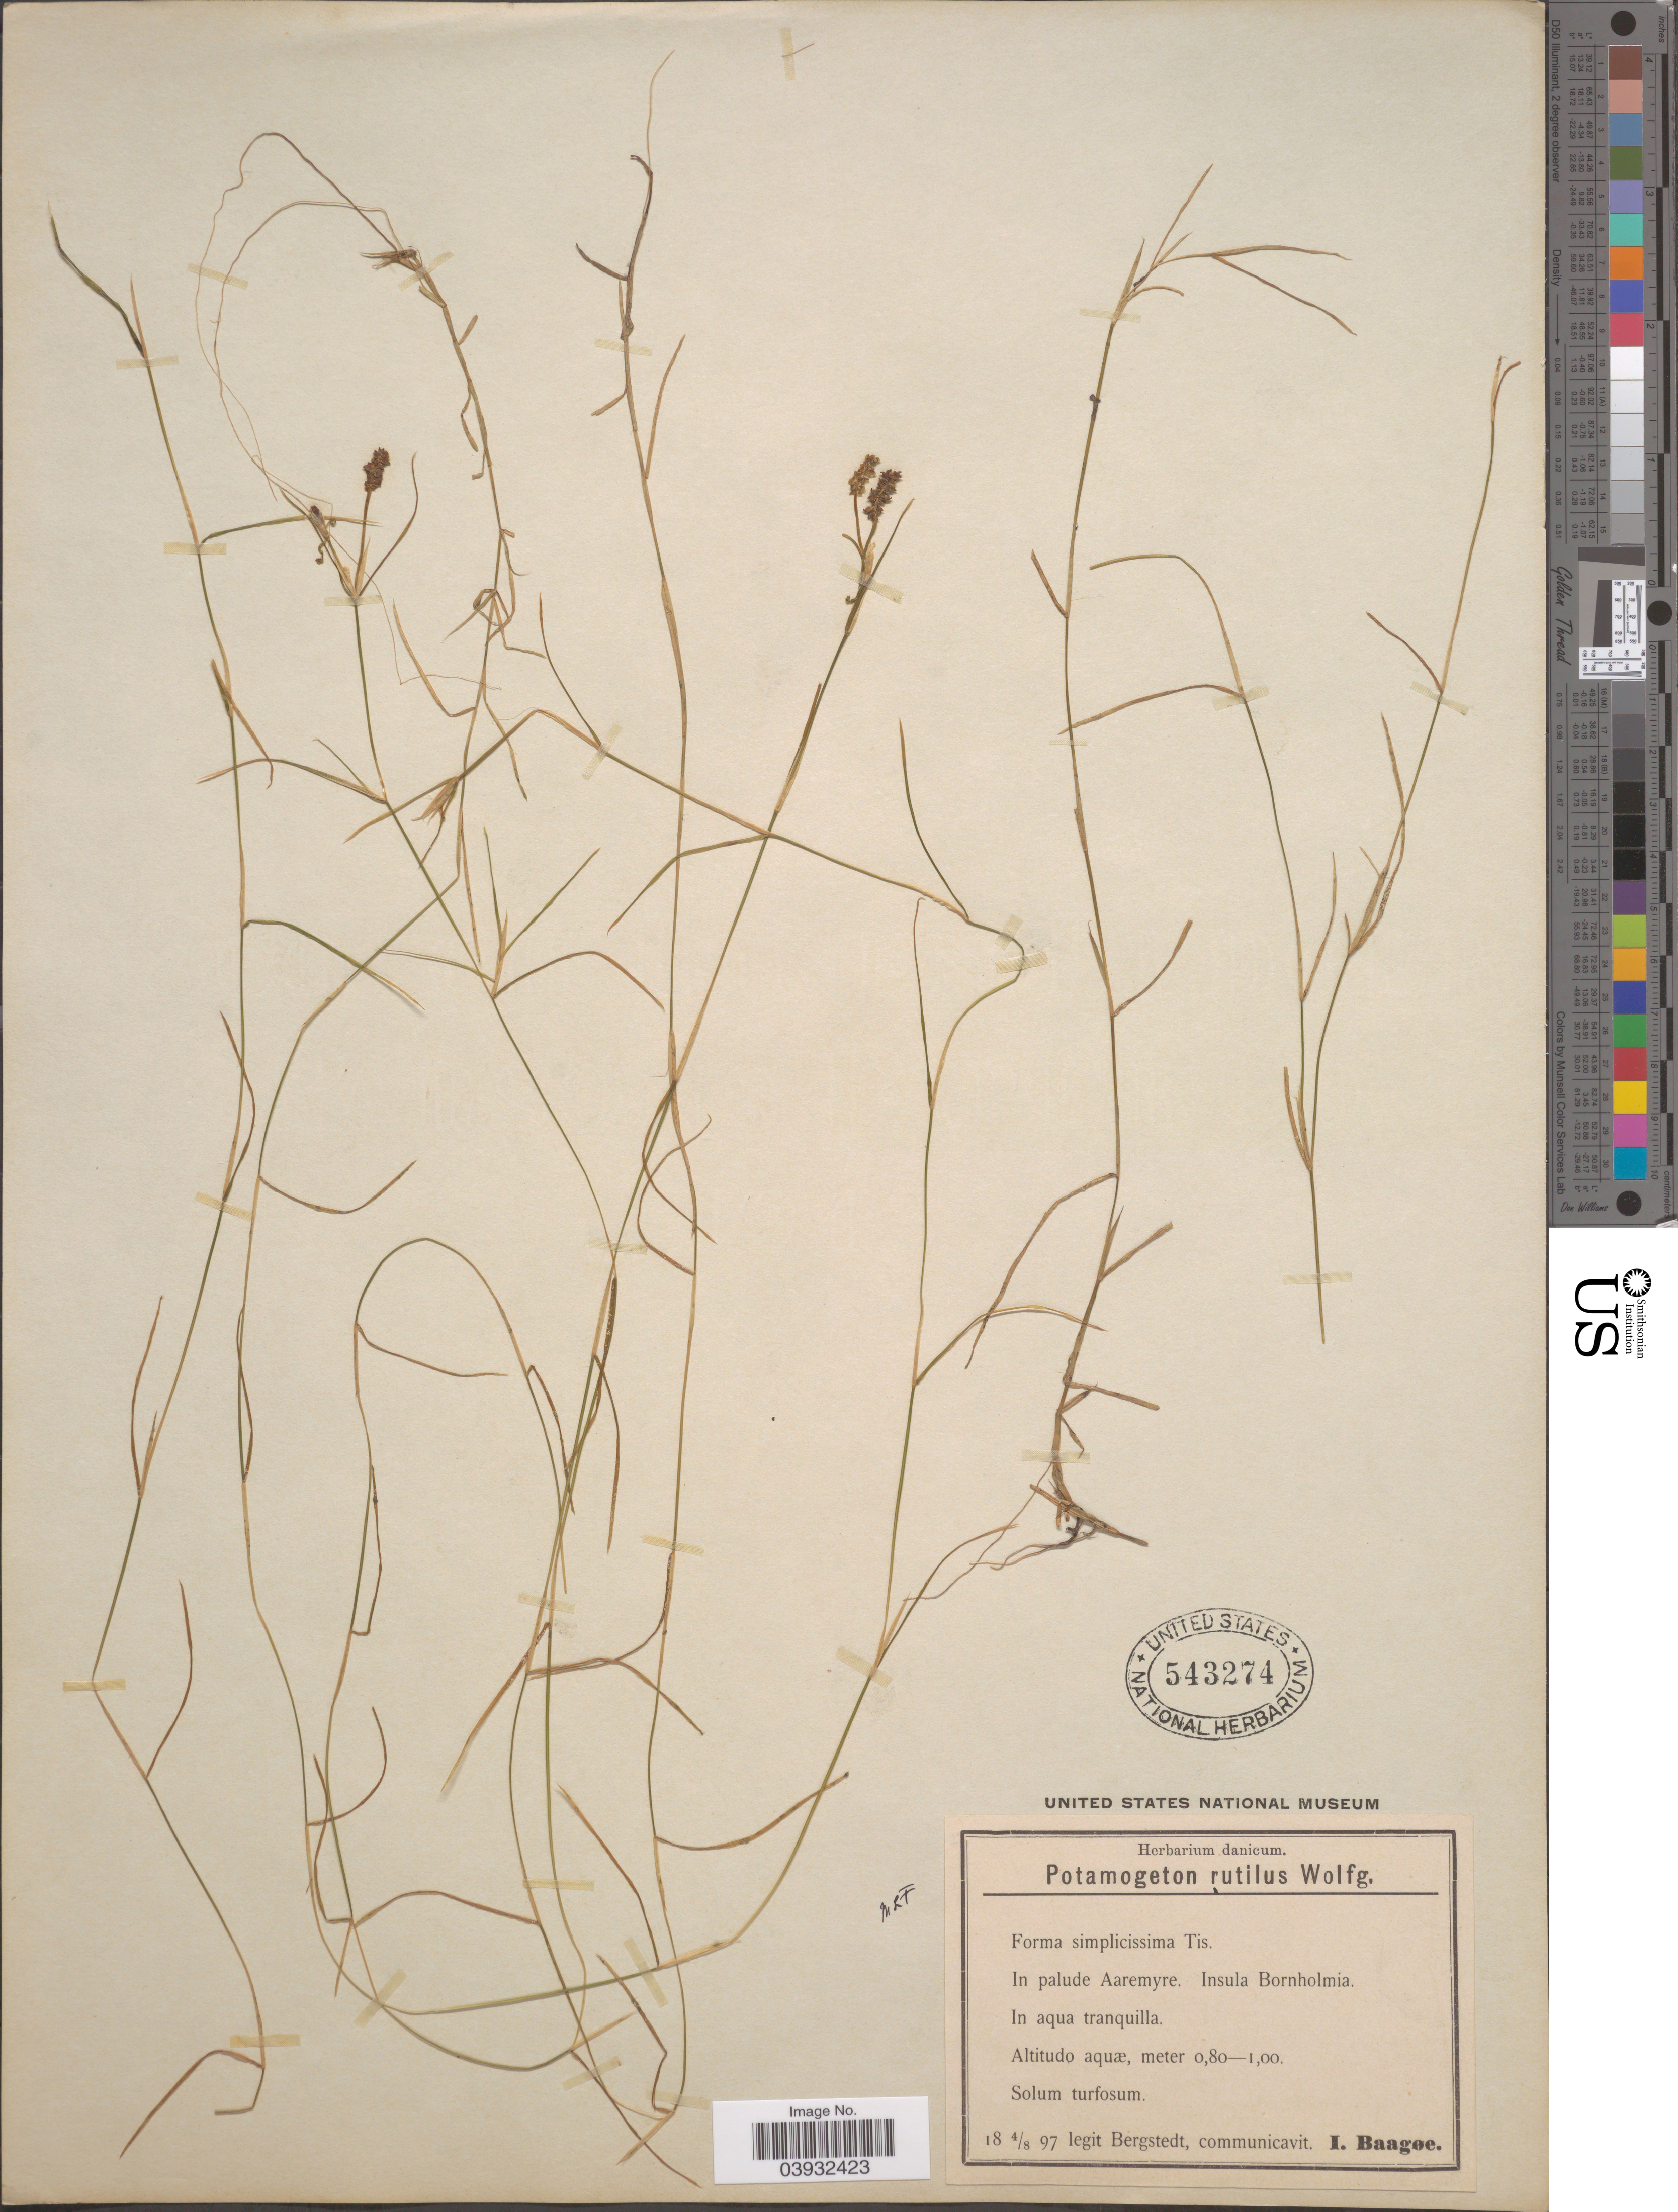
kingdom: Plantae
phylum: Tracheophyta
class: Liliopsida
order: Alismatales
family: Potamogetonaceae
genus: Potamogeton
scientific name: Potamogeton rutilus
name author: Wolfg.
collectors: Bergstedt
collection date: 1897-08-04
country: Denmark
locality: In palude Aaremyre. Insula Bornholmia.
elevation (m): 0.8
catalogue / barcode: US 543274